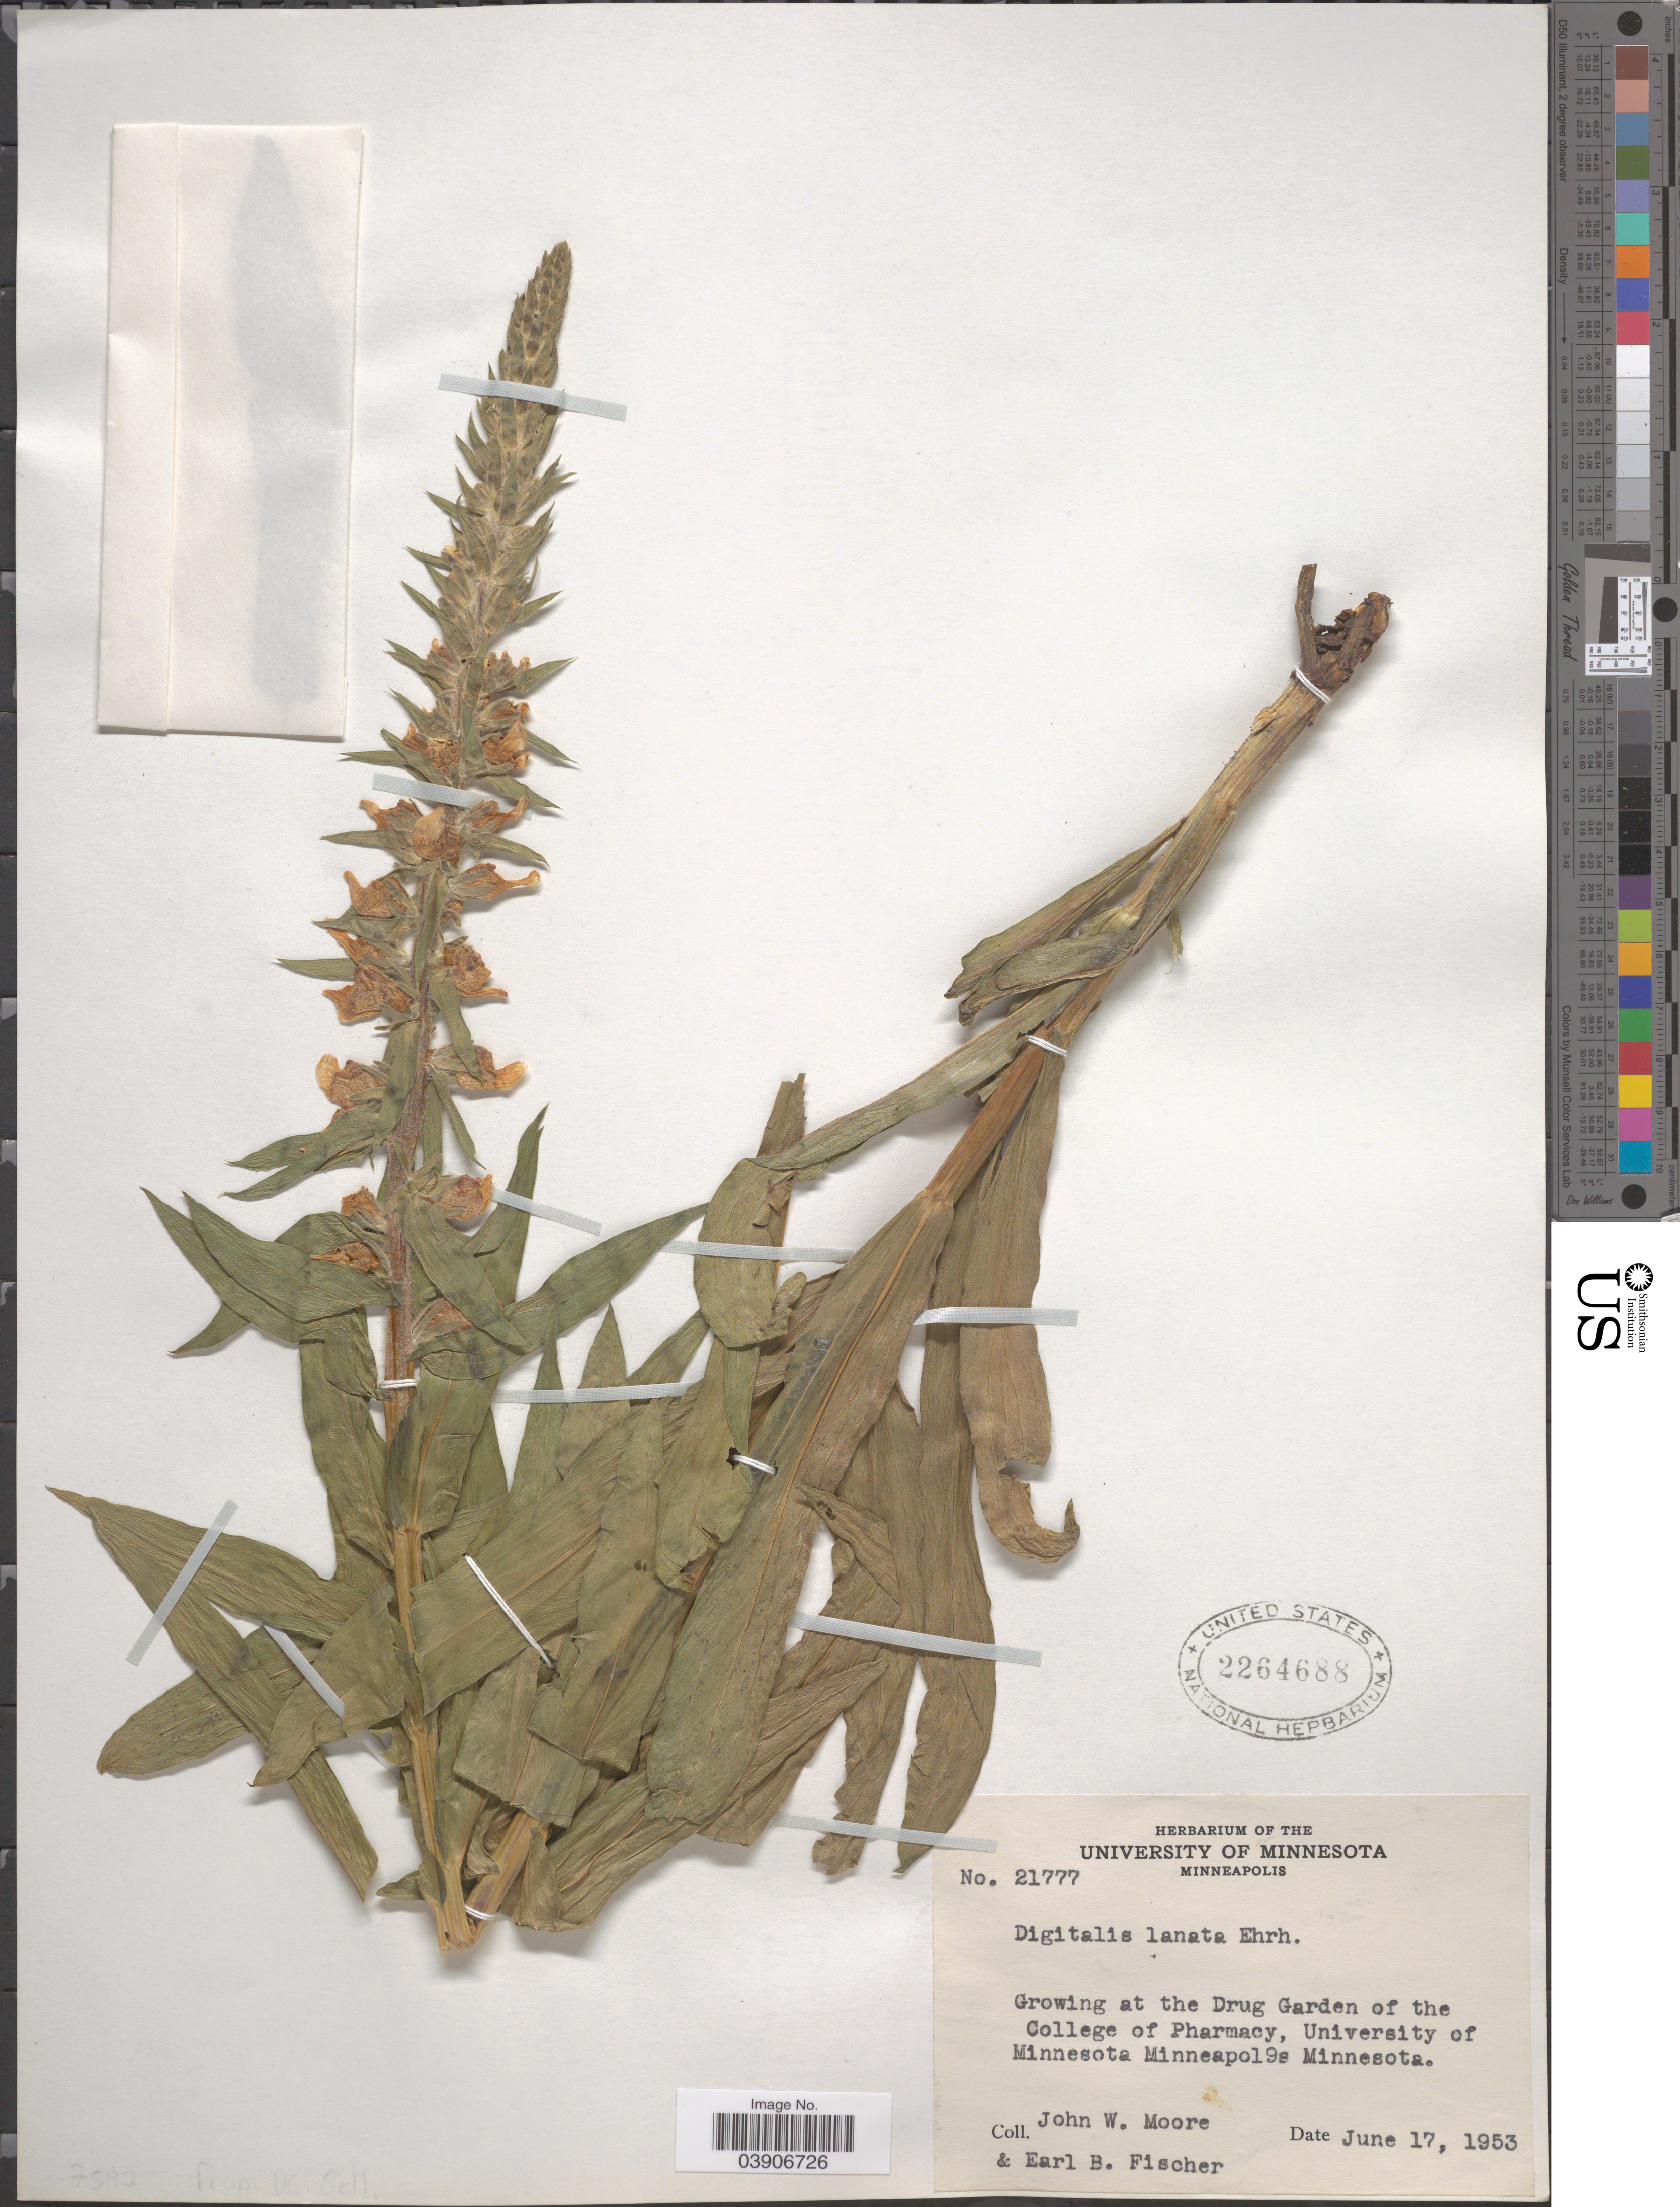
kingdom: Plantae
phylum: Tracheophyta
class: Magnoliopsida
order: Lamiales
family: Plantaginaceae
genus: Digitalis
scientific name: Digitalis lanata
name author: Ehrh.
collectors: J. Moore & E. Fischer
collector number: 21777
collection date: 1953-06-17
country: United States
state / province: Minnesota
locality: Growing at the Drug Garden of the College of Pharmacy, University of Minnesota Minneapolis Minnesota.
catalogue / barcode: US 2264688